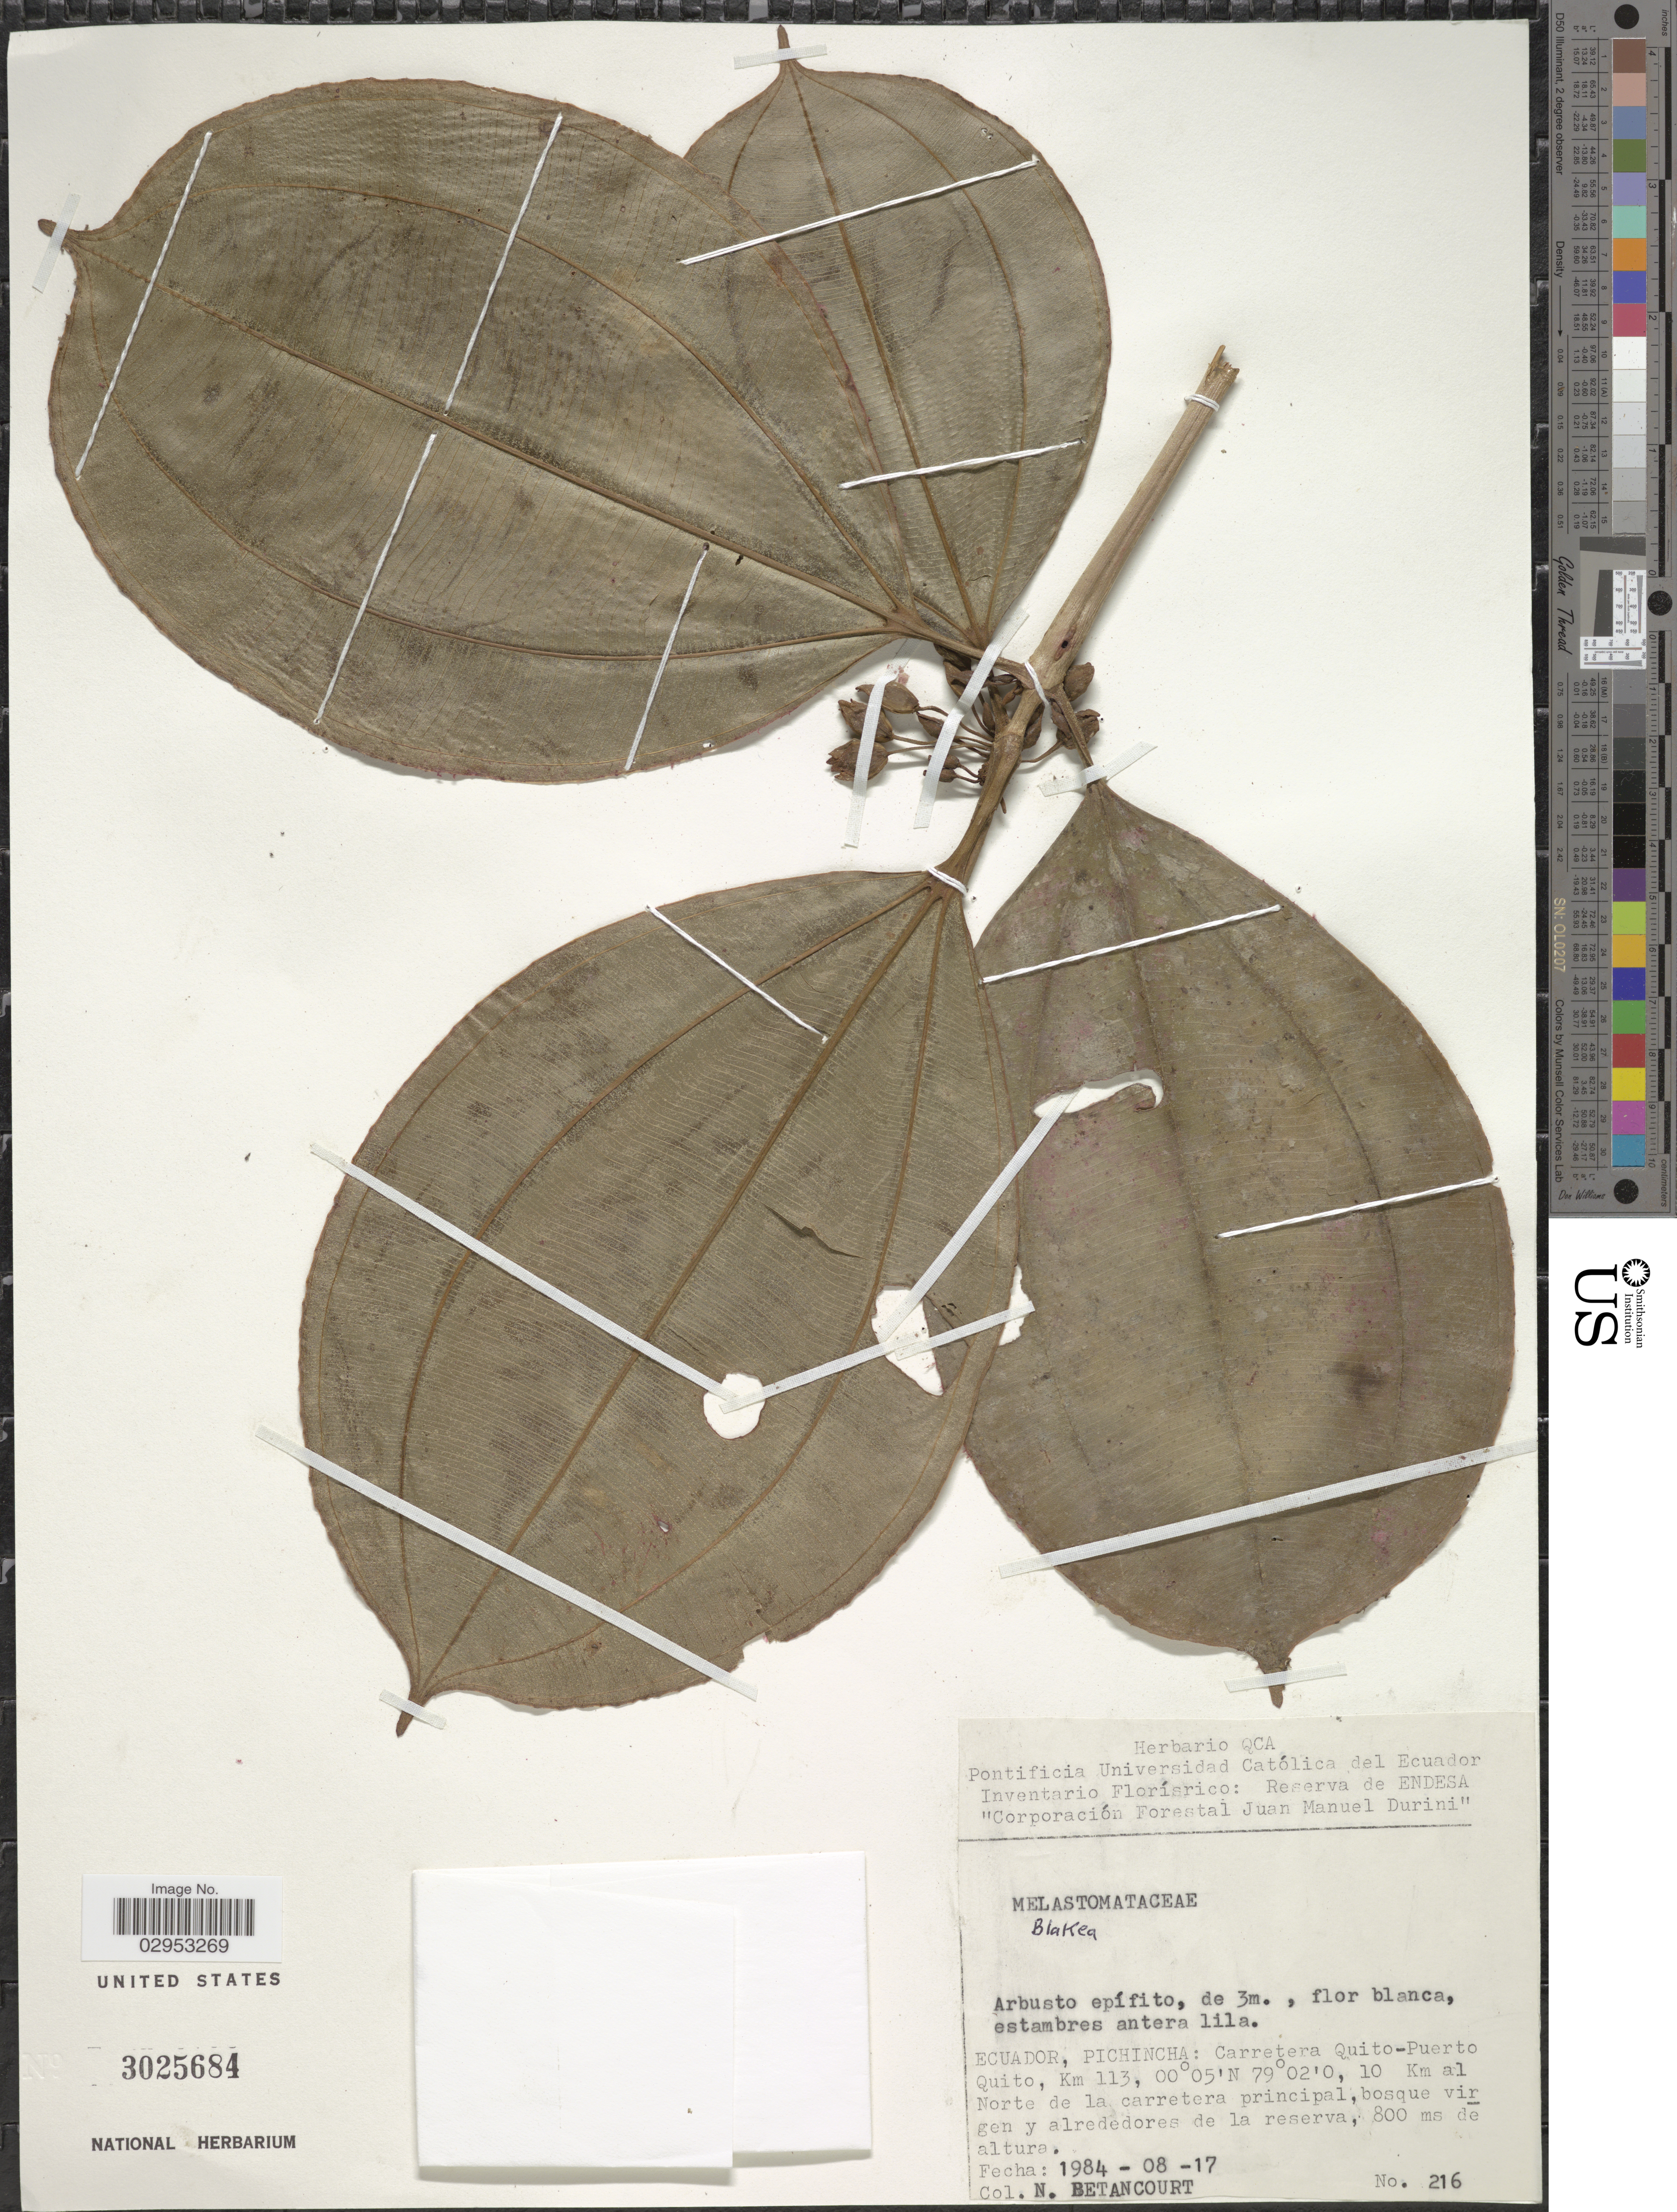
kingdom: Plantae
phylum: Tracheophyta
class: Magnoliopsida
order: Myrtales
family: Melastomataceae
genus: Blakea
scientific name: Blakea punctulata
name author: (Triana) Wurdack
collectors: N. Betancourt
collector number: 216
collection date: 1984-08-17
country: Ecuador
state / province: Pichincha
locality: Carretera Quito-Puerto Quito, Km 113, 10 Km al Norte de la carretera principal.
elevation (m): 800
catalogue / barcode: US 3025684